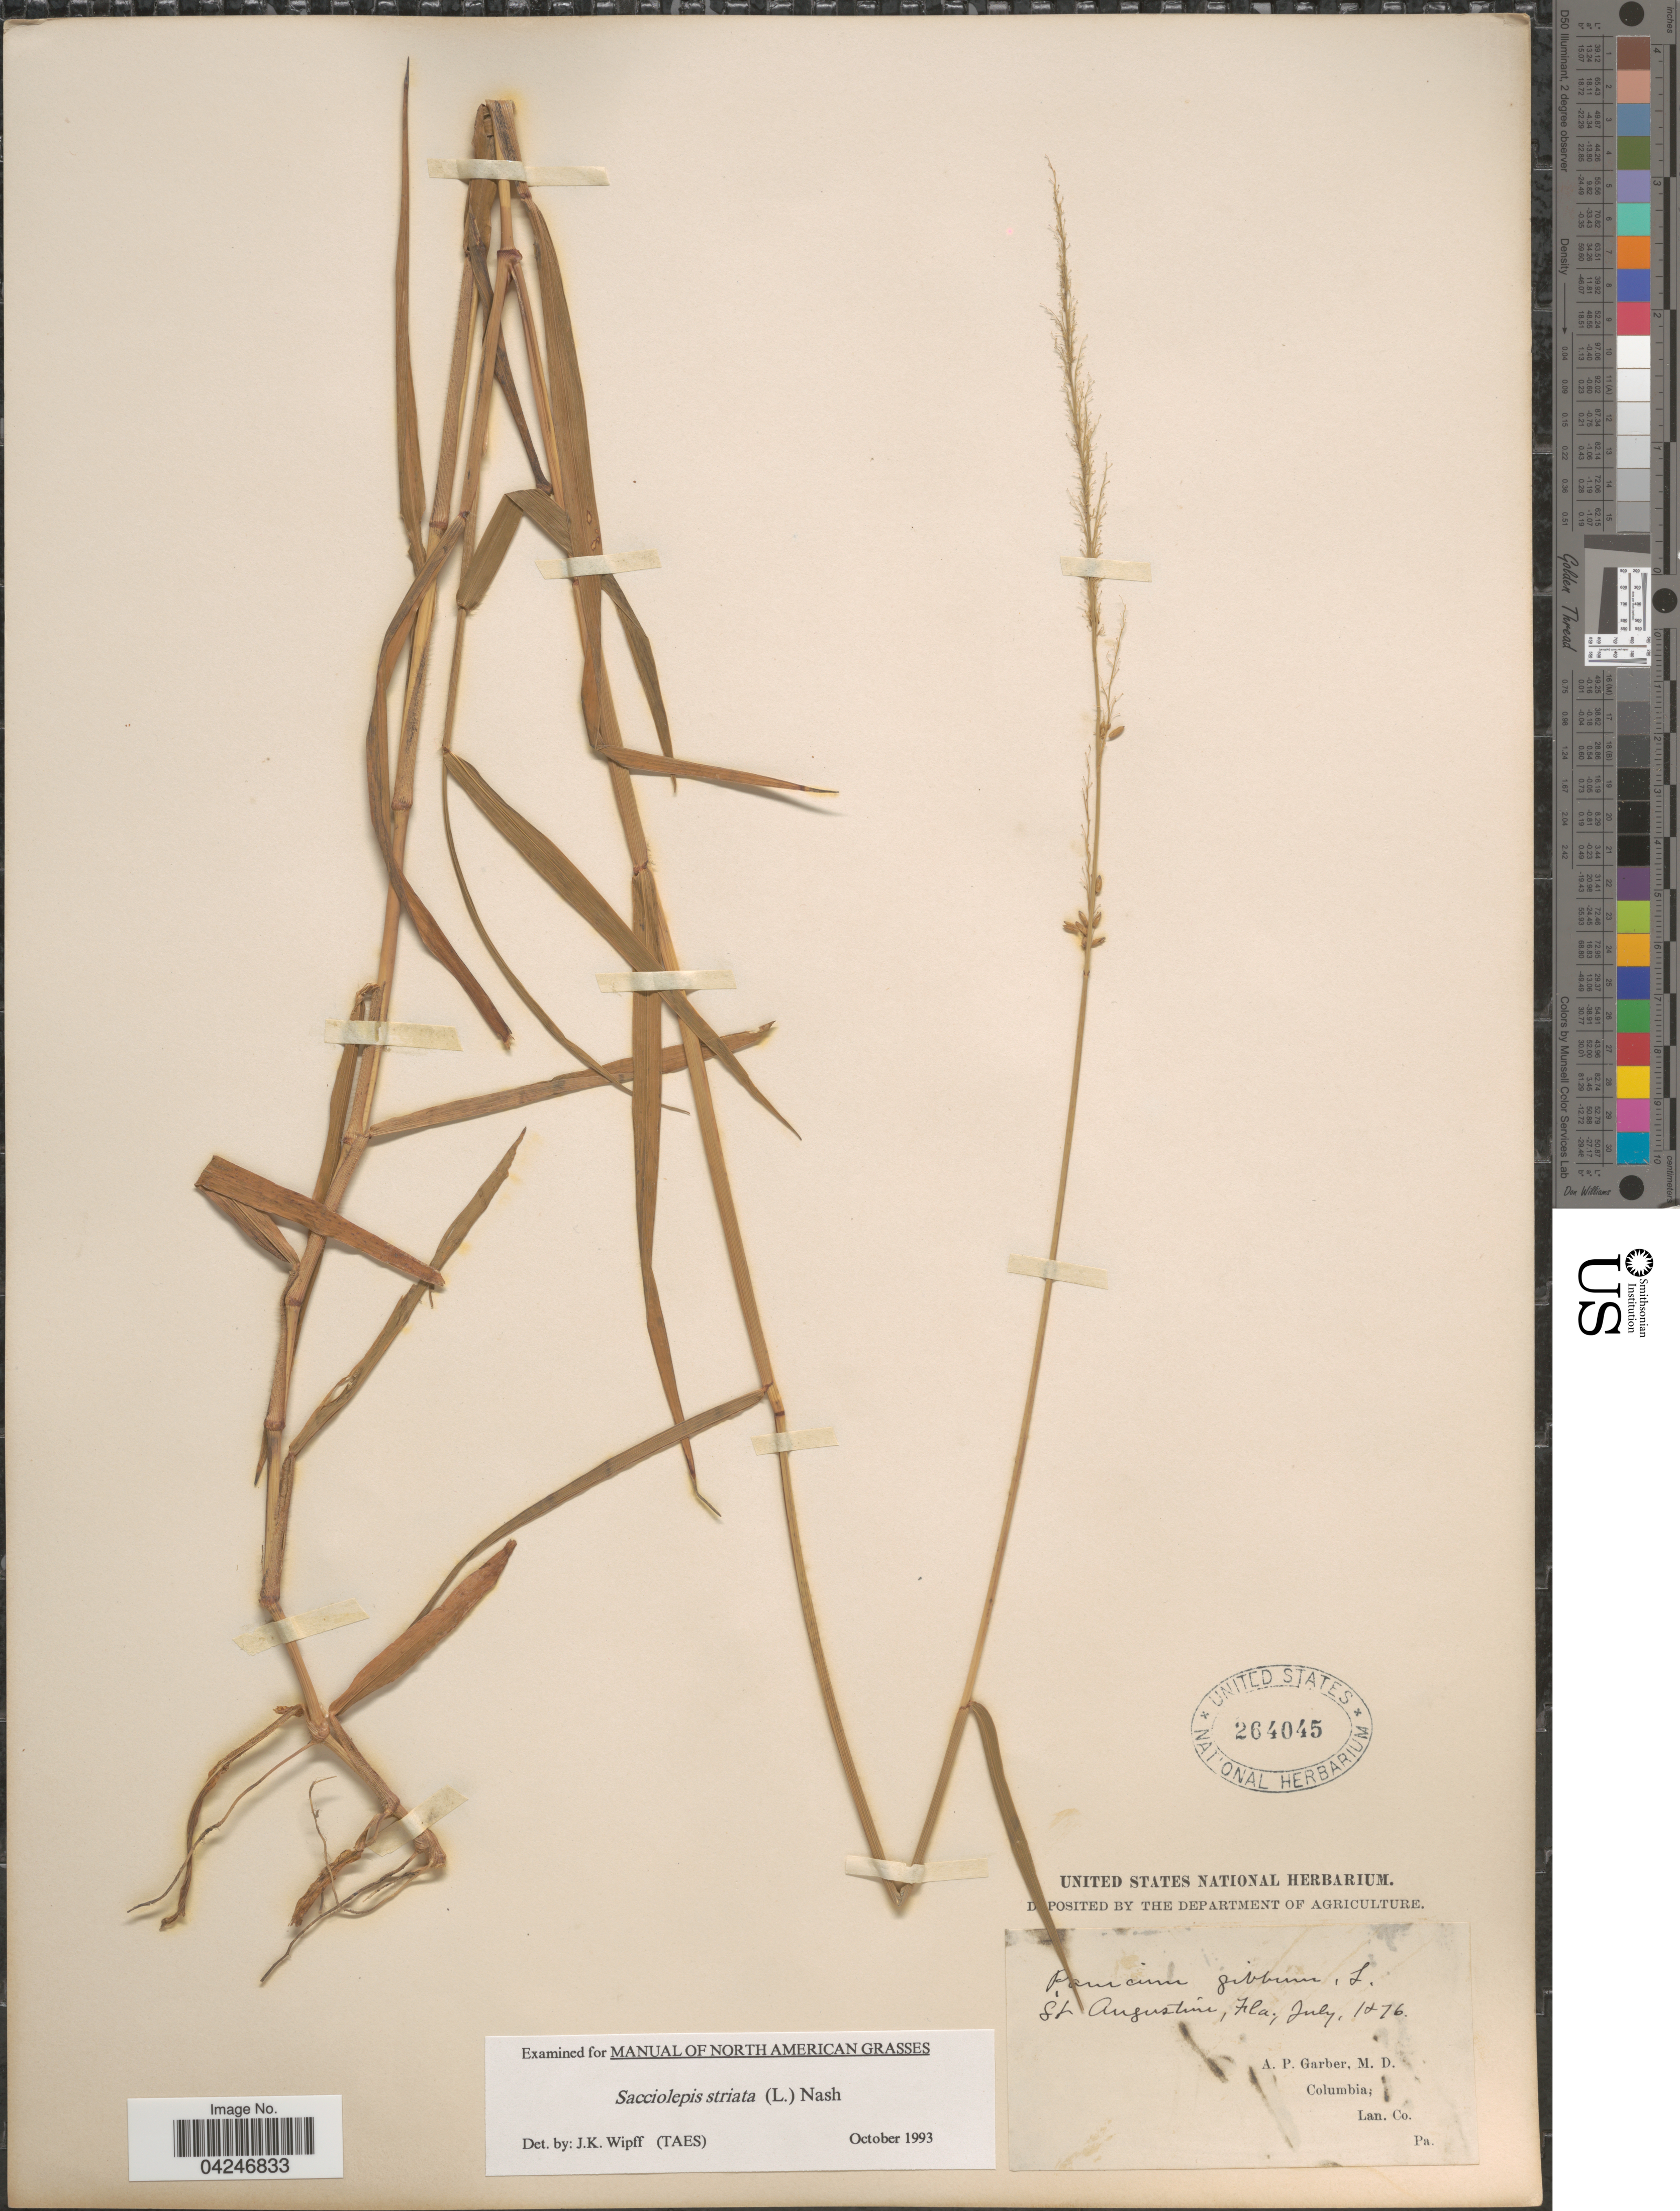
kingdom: Plantae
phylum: Tracheophyta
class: Liliopsida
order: Poales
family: Poaceae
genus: Sacciolepis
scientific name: Sacciolepis striata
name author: (L.) Nash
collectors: A. P. Garber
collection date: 1876-07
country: United States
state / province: Florida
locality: St Augustine.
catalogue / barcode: US 264045